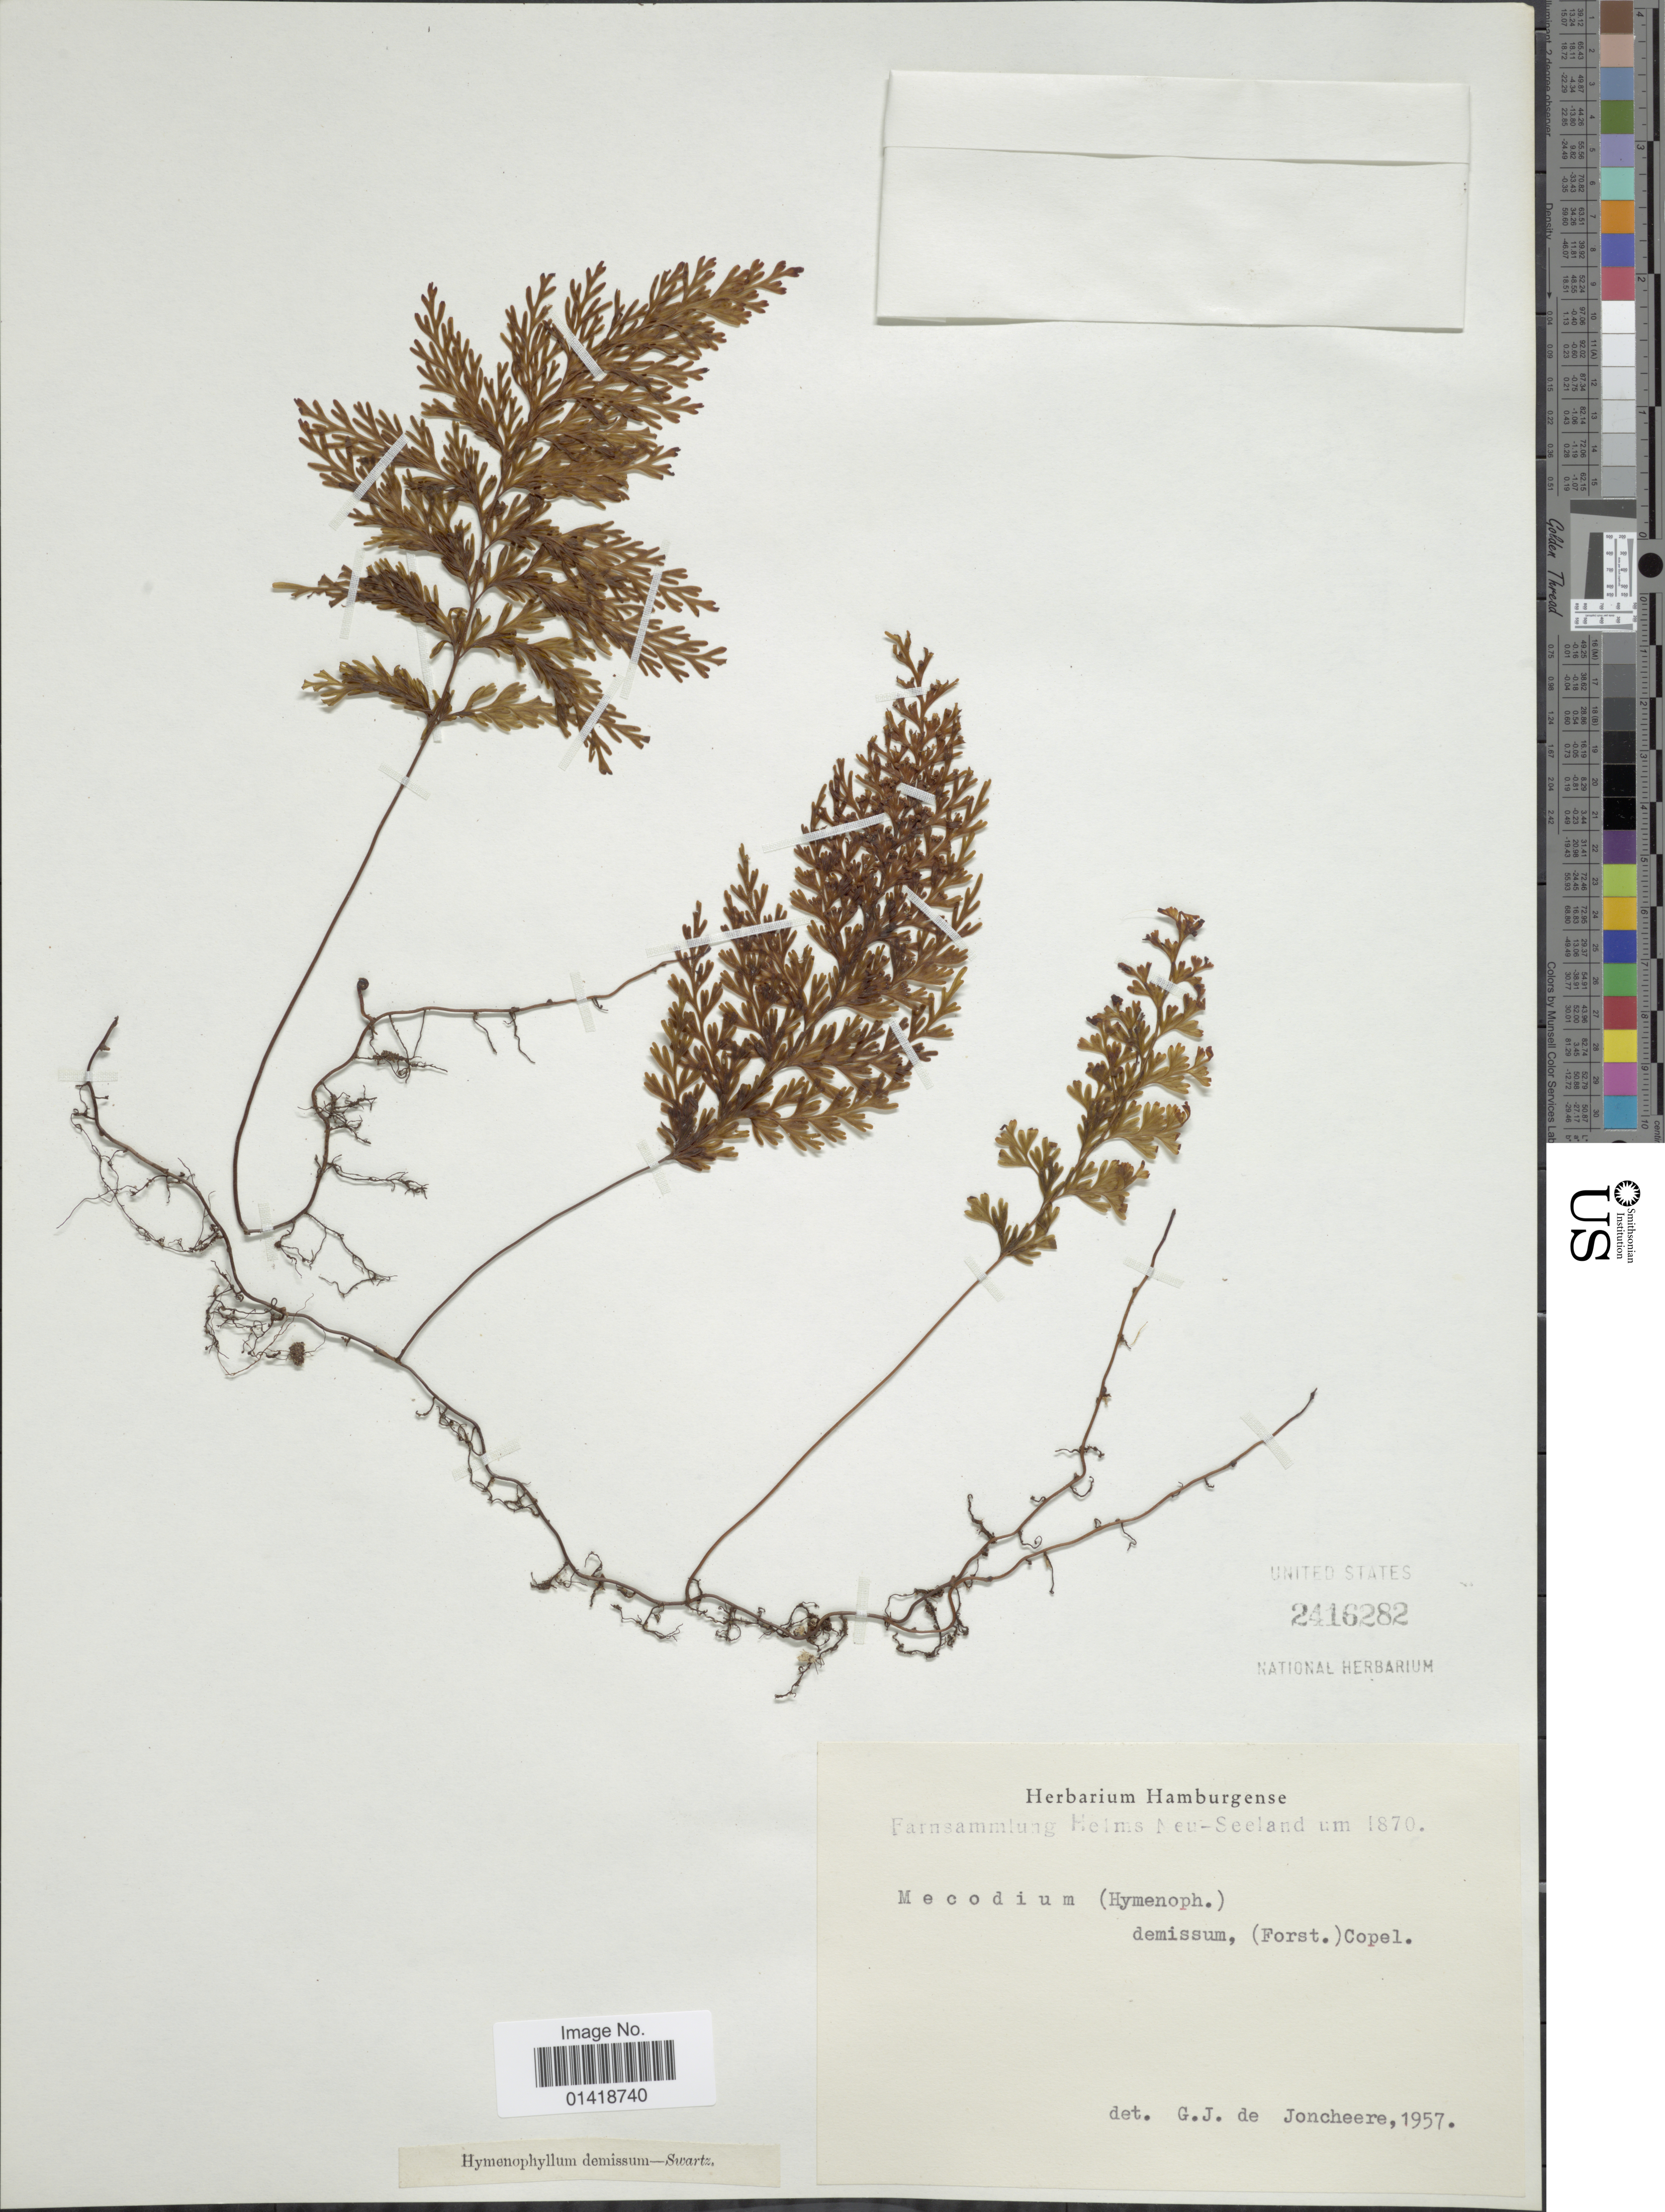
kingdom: Plantae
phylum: Tracheophyta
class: Polypodiopsida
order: Hymenophyllales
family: Hymenophyllaceae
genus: Hymenophyllum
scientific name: Hymenophyllum demissum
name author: Sw.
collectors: Helms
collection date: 1870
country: New Zealand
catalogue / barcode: US 2416282